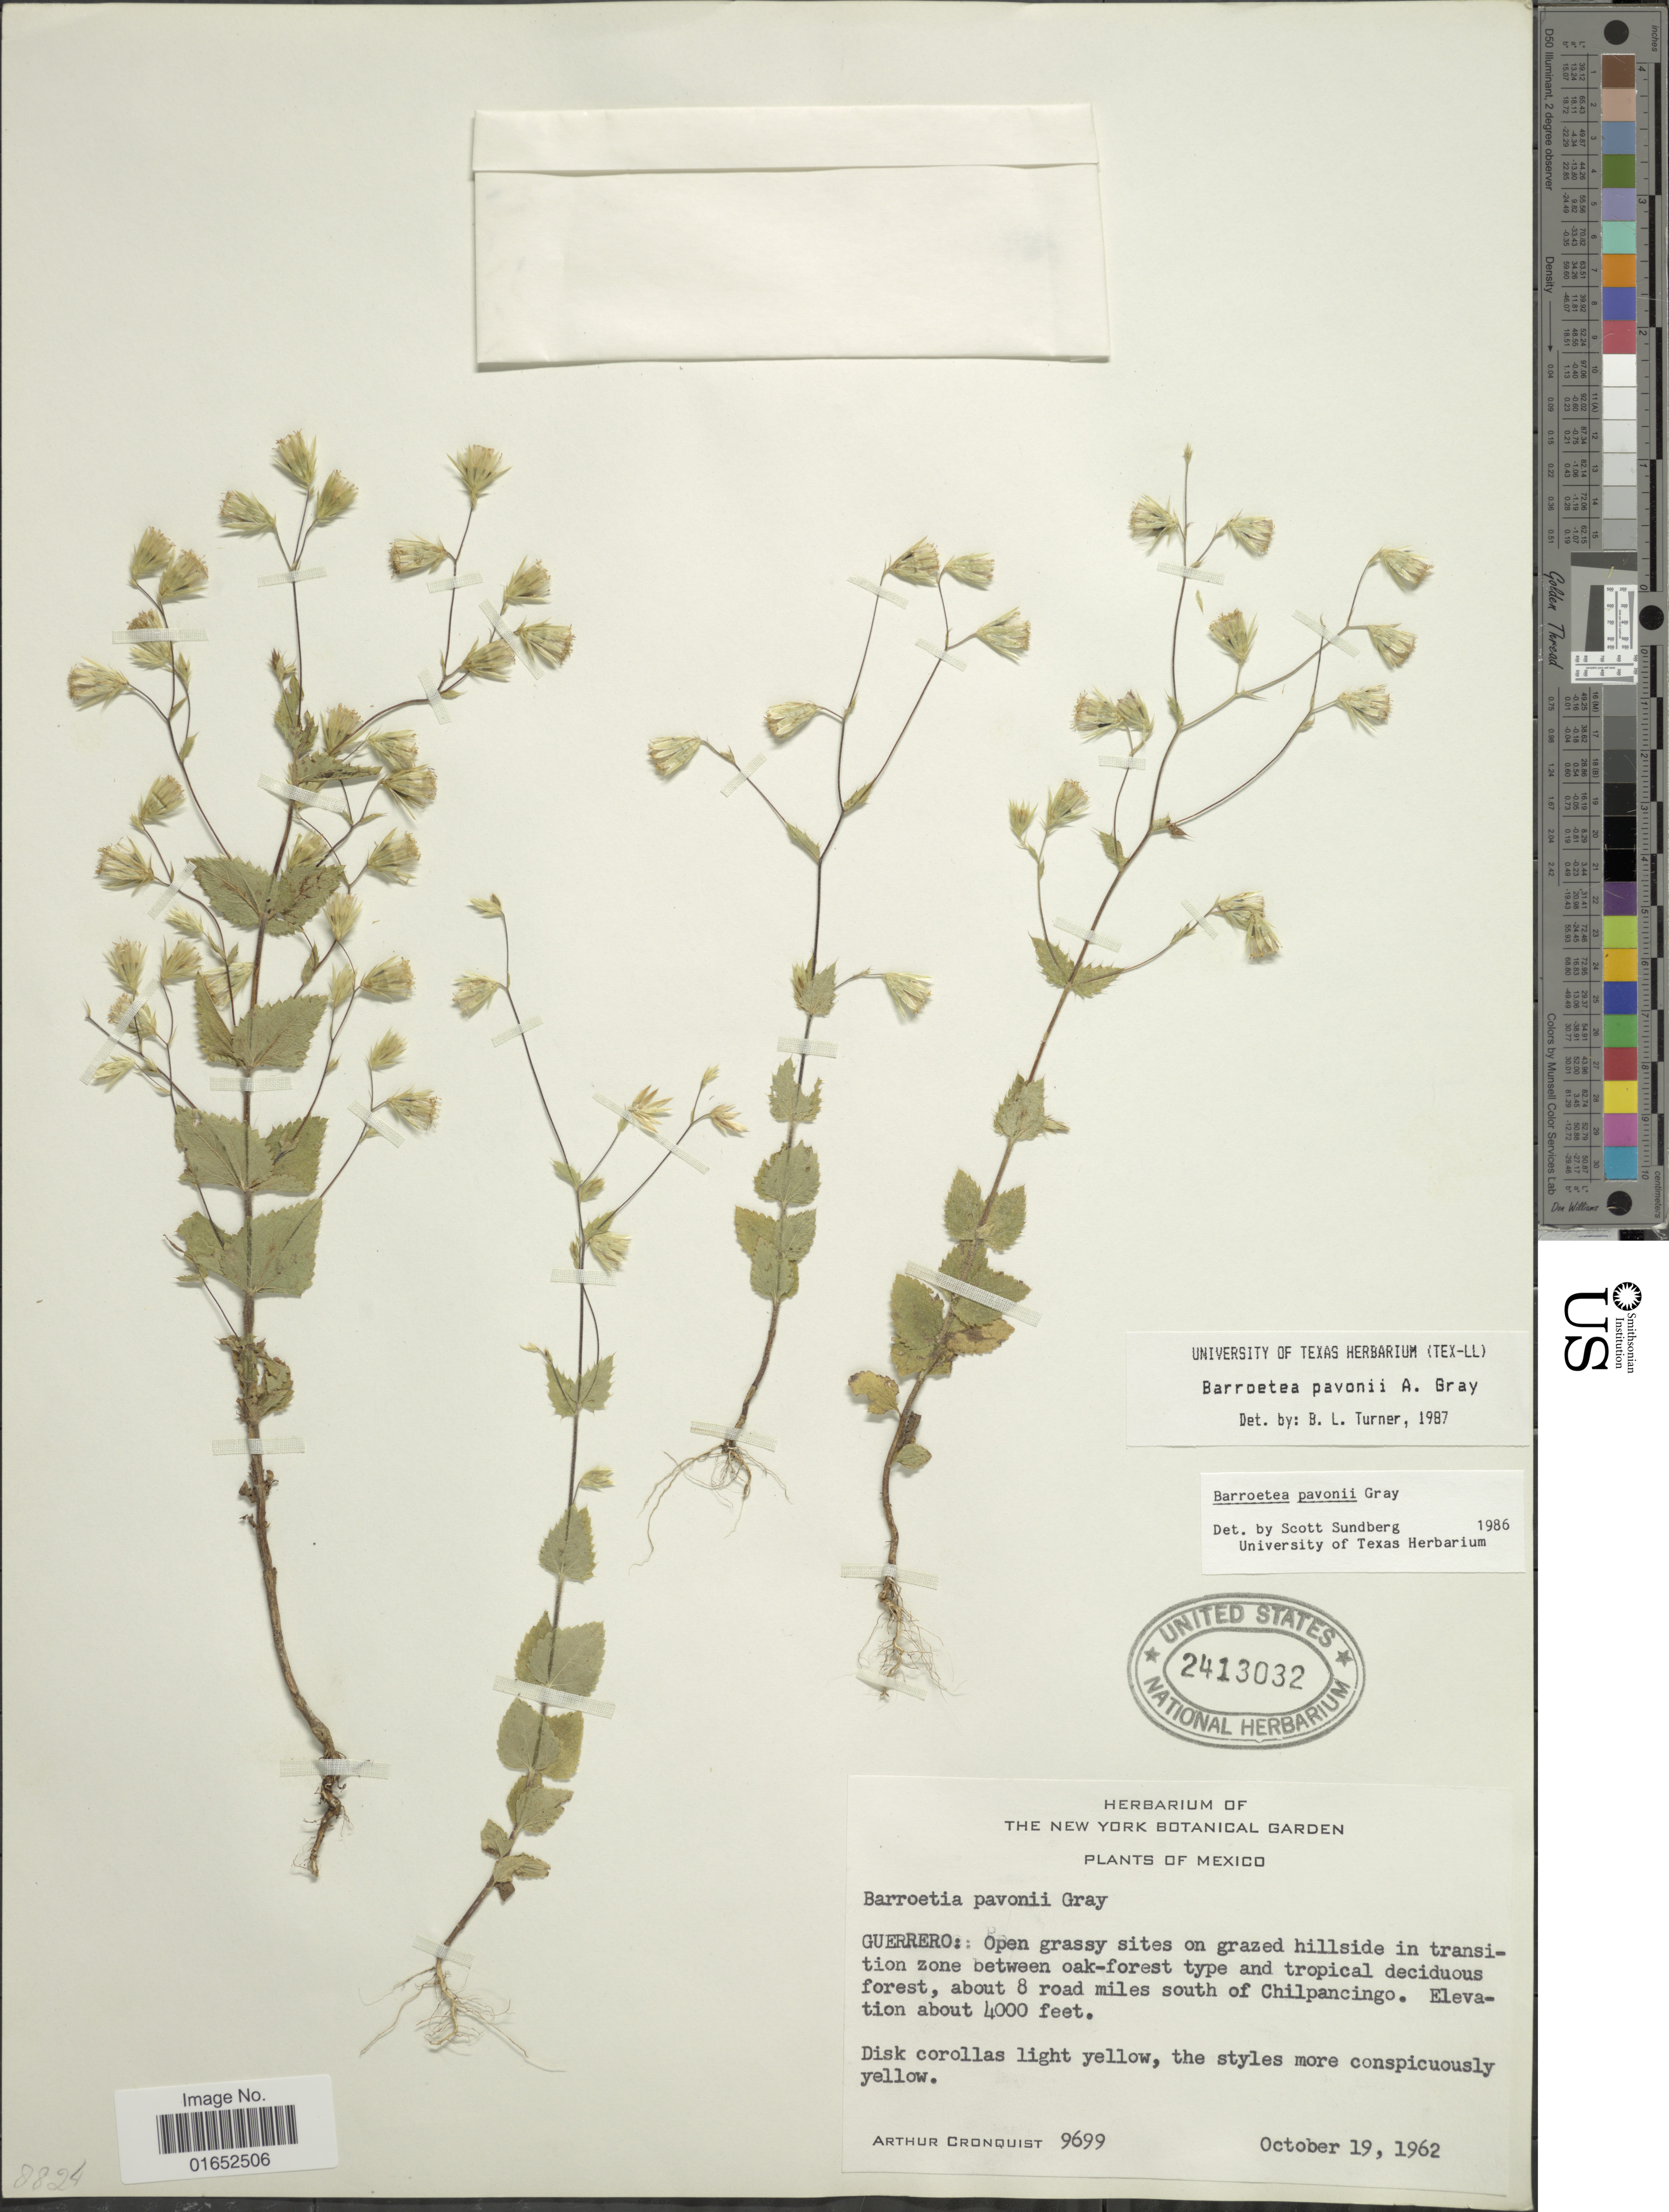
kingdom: Plantae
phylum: Tracheophyta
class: Magnoliopsida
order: Asterales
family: Asteraceae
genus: Barroetea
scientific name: Barroetea pavonii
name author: A. Gray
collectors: A. J. Cronquist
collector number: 9699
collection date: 1962-10-19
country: Mexico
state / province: Guerrero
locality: Open grassy sites on grazed hillside in transition zone between oak-forest type and tropical deciduous forest, about 8 road miles south of Chilpancingo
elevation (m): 1219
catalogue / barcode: US 2413032